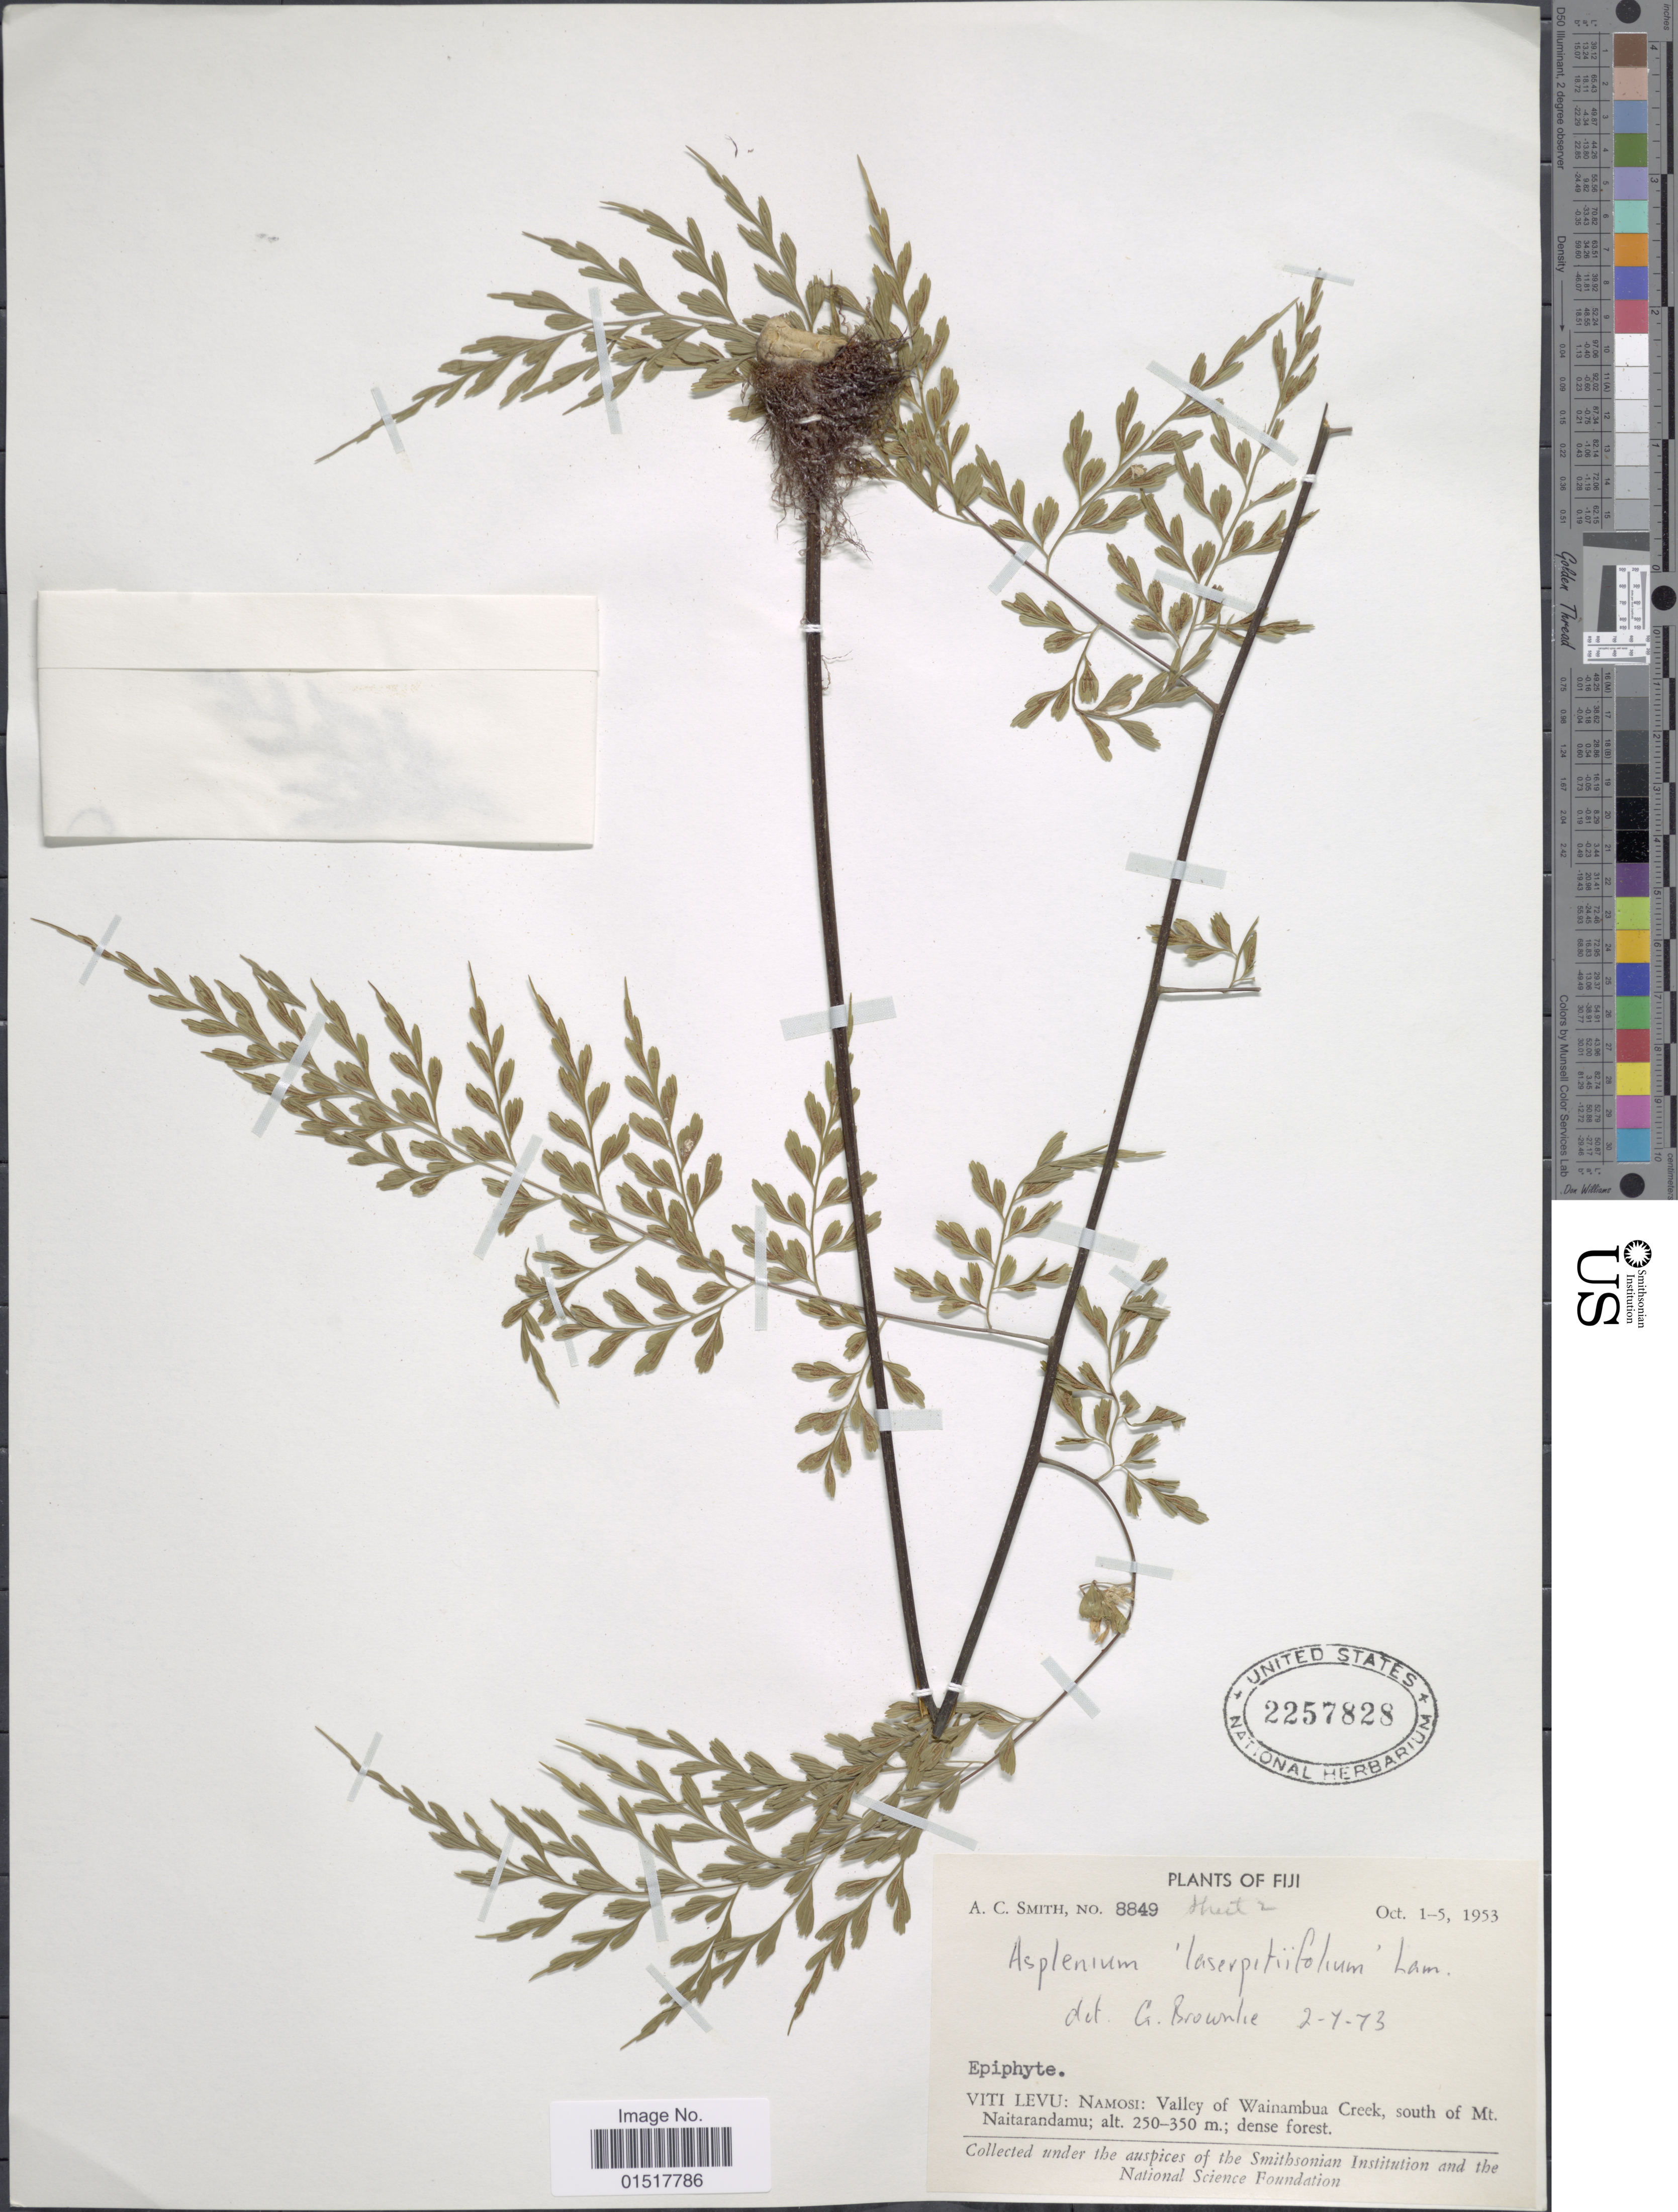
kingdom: Plantae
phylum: Tracheophyta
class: Polypodiopsida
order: Polypodiales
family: Aspleniaceae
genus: Asplenium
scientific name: Asplenium laserpitiifolium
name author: Lam.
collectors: A. C. Smith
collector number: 8849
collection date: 1953-10-01/1953-10-05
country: Fiji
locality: Viti Levu: Namosi: Valley of Wainambua Creek, south of Mt. Naitarandamu.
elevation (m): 250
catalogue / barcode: US 2257828